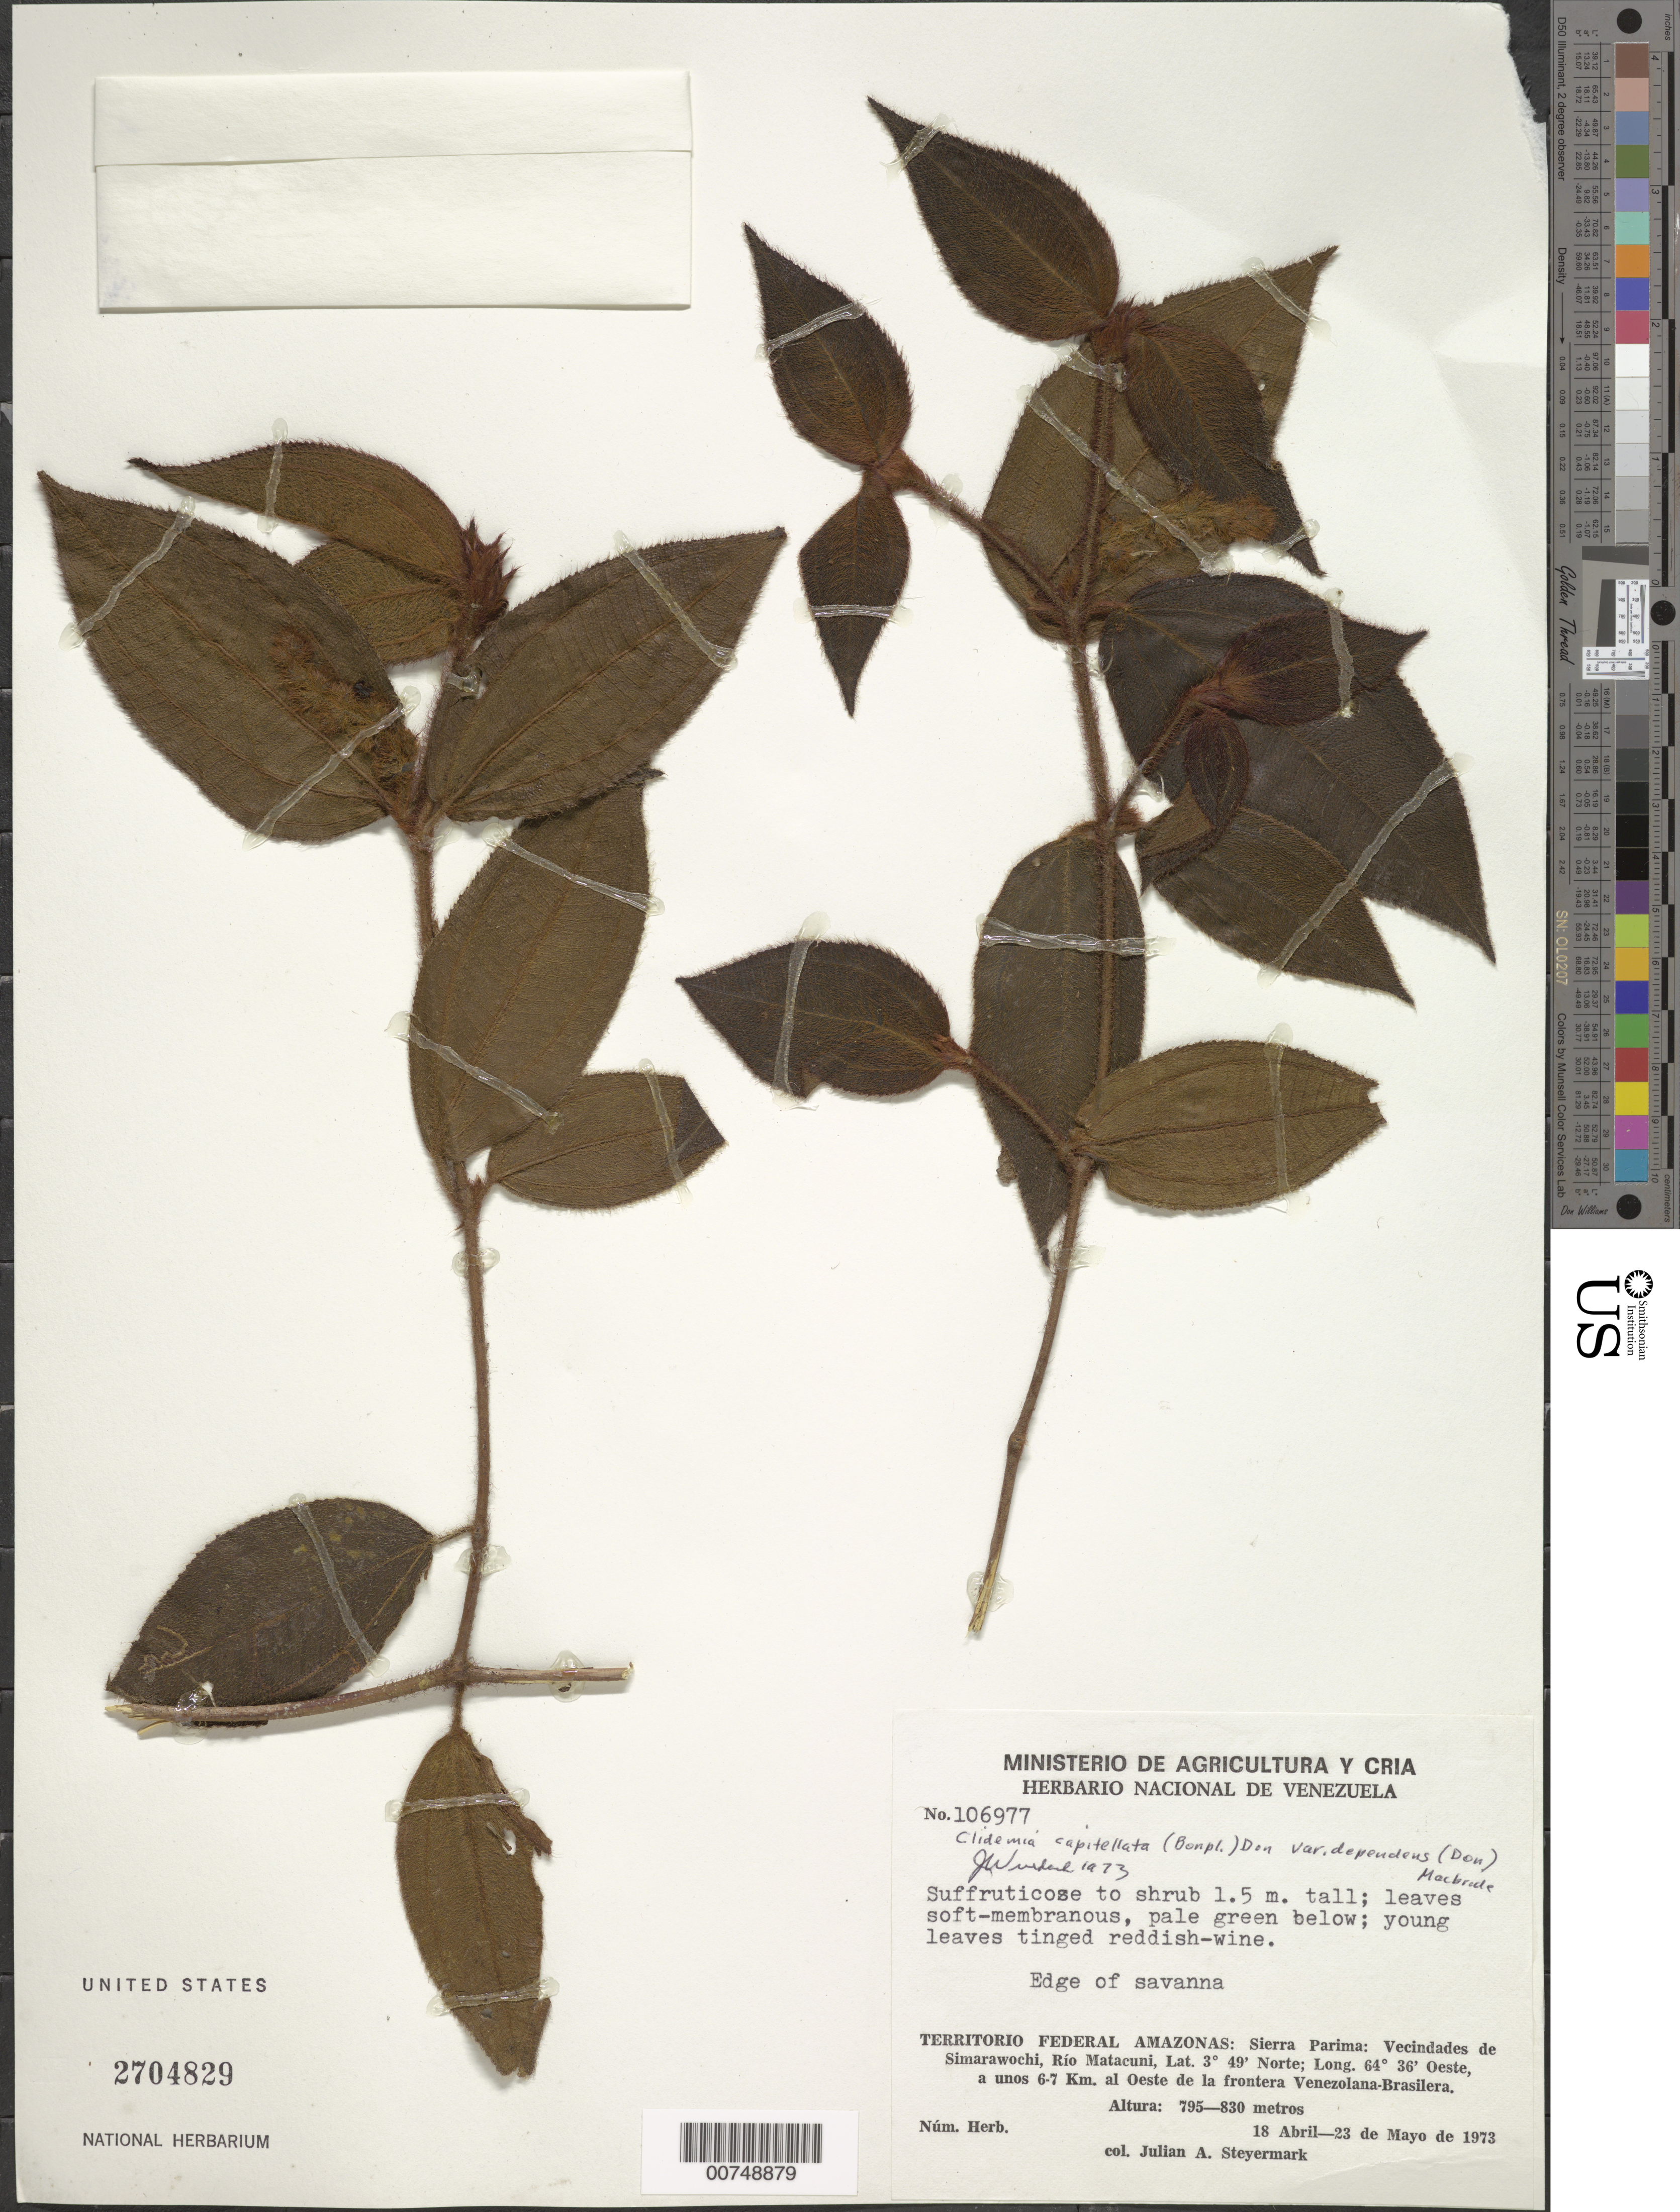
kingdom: Plantae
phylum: Tracheophyta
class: Magnoliopsida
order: Myrtales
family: Melastomataceae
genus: Clidemia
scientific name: Clidemia capitellata var. dependens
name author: (Pav. & D. Don) J.F. Macbr.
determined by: Wurdack, John J., (US), US (UNITED STATES)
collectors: J. Steyermark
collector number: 106977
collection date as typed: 18-Apr-73 to 23-May-73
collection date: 1973-04-18/1973-05-23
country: Venezuela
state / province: Amazonas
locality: Sierra Parima; vec de Simarawochi, Río Matacuni, a unos 6-7 km al oeste de la frontera Venezolana-Brasilera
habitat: Edge of savanna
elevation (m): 795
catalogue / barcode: US 2704829